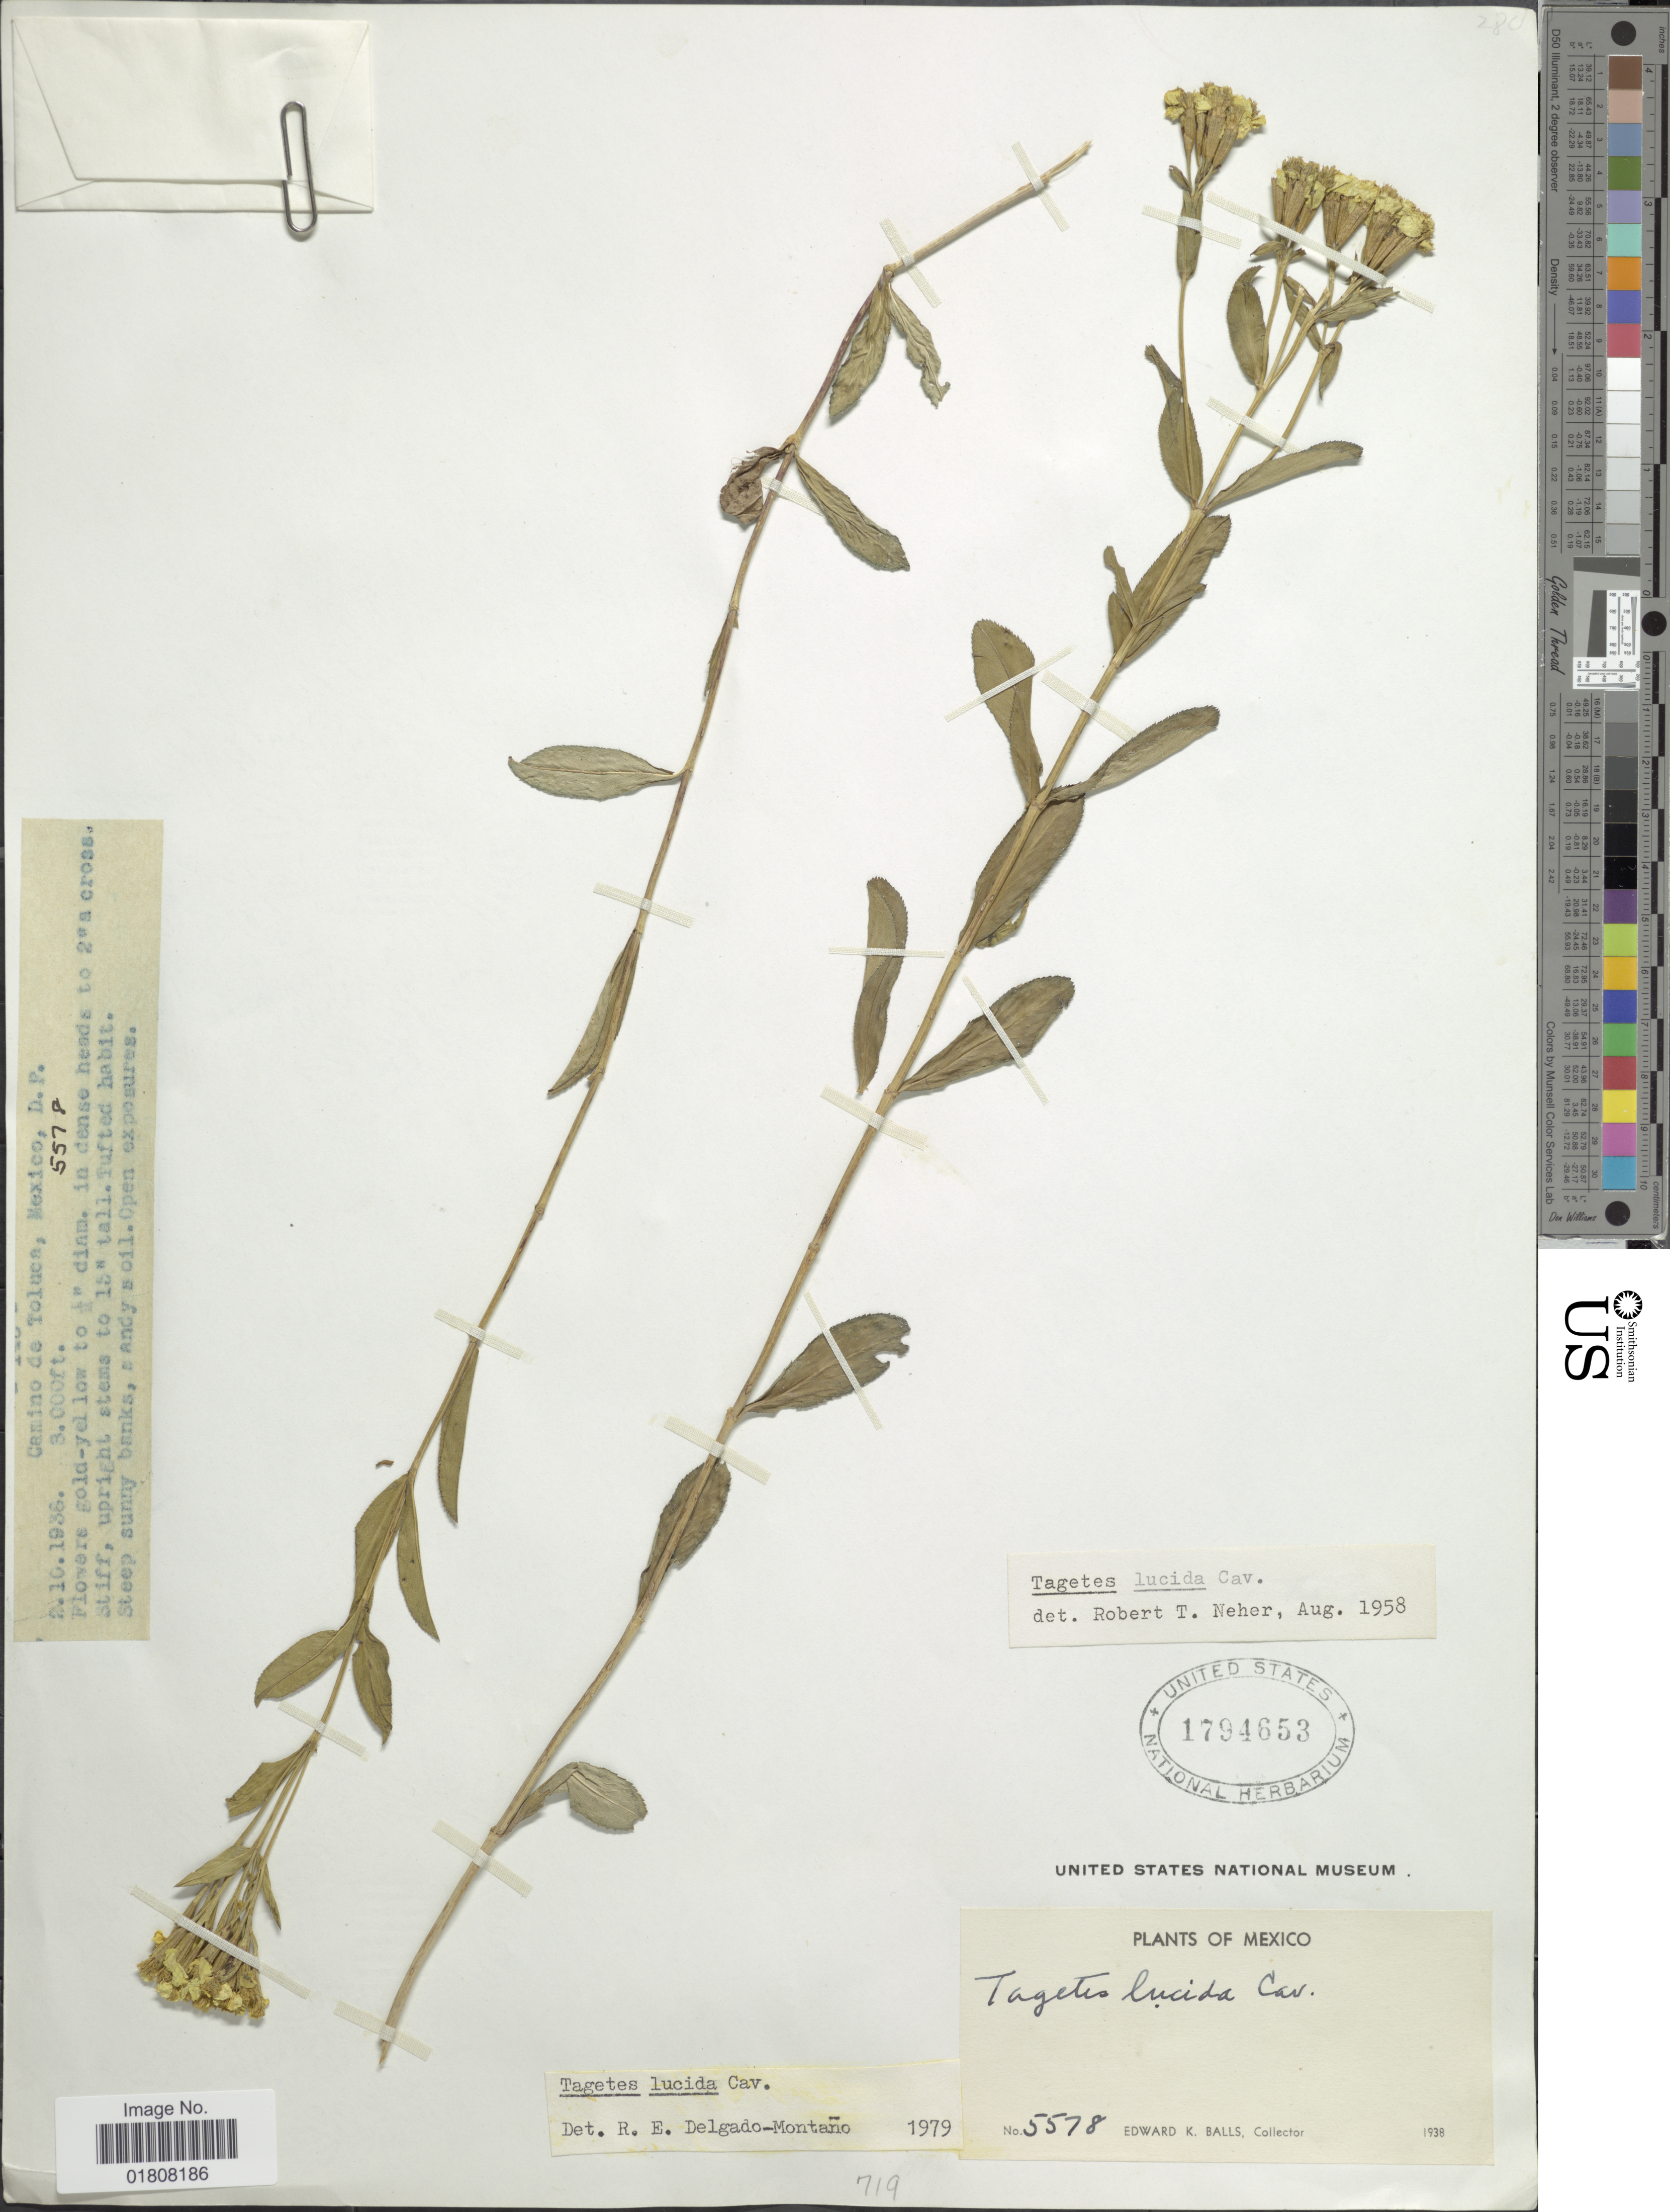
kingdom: Plantae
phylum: Tracheophyta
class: Magnoliopsida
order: Asterales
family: Asteraceae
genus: Tagetes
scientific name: Tagetes lucida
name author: Cav.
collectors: E. K. Balls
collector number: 5578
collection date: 1938-10-02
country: Mexico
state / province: Distrito Federal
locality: Camino de Toluca, D. F.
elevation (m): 914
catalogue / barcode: US 1794653